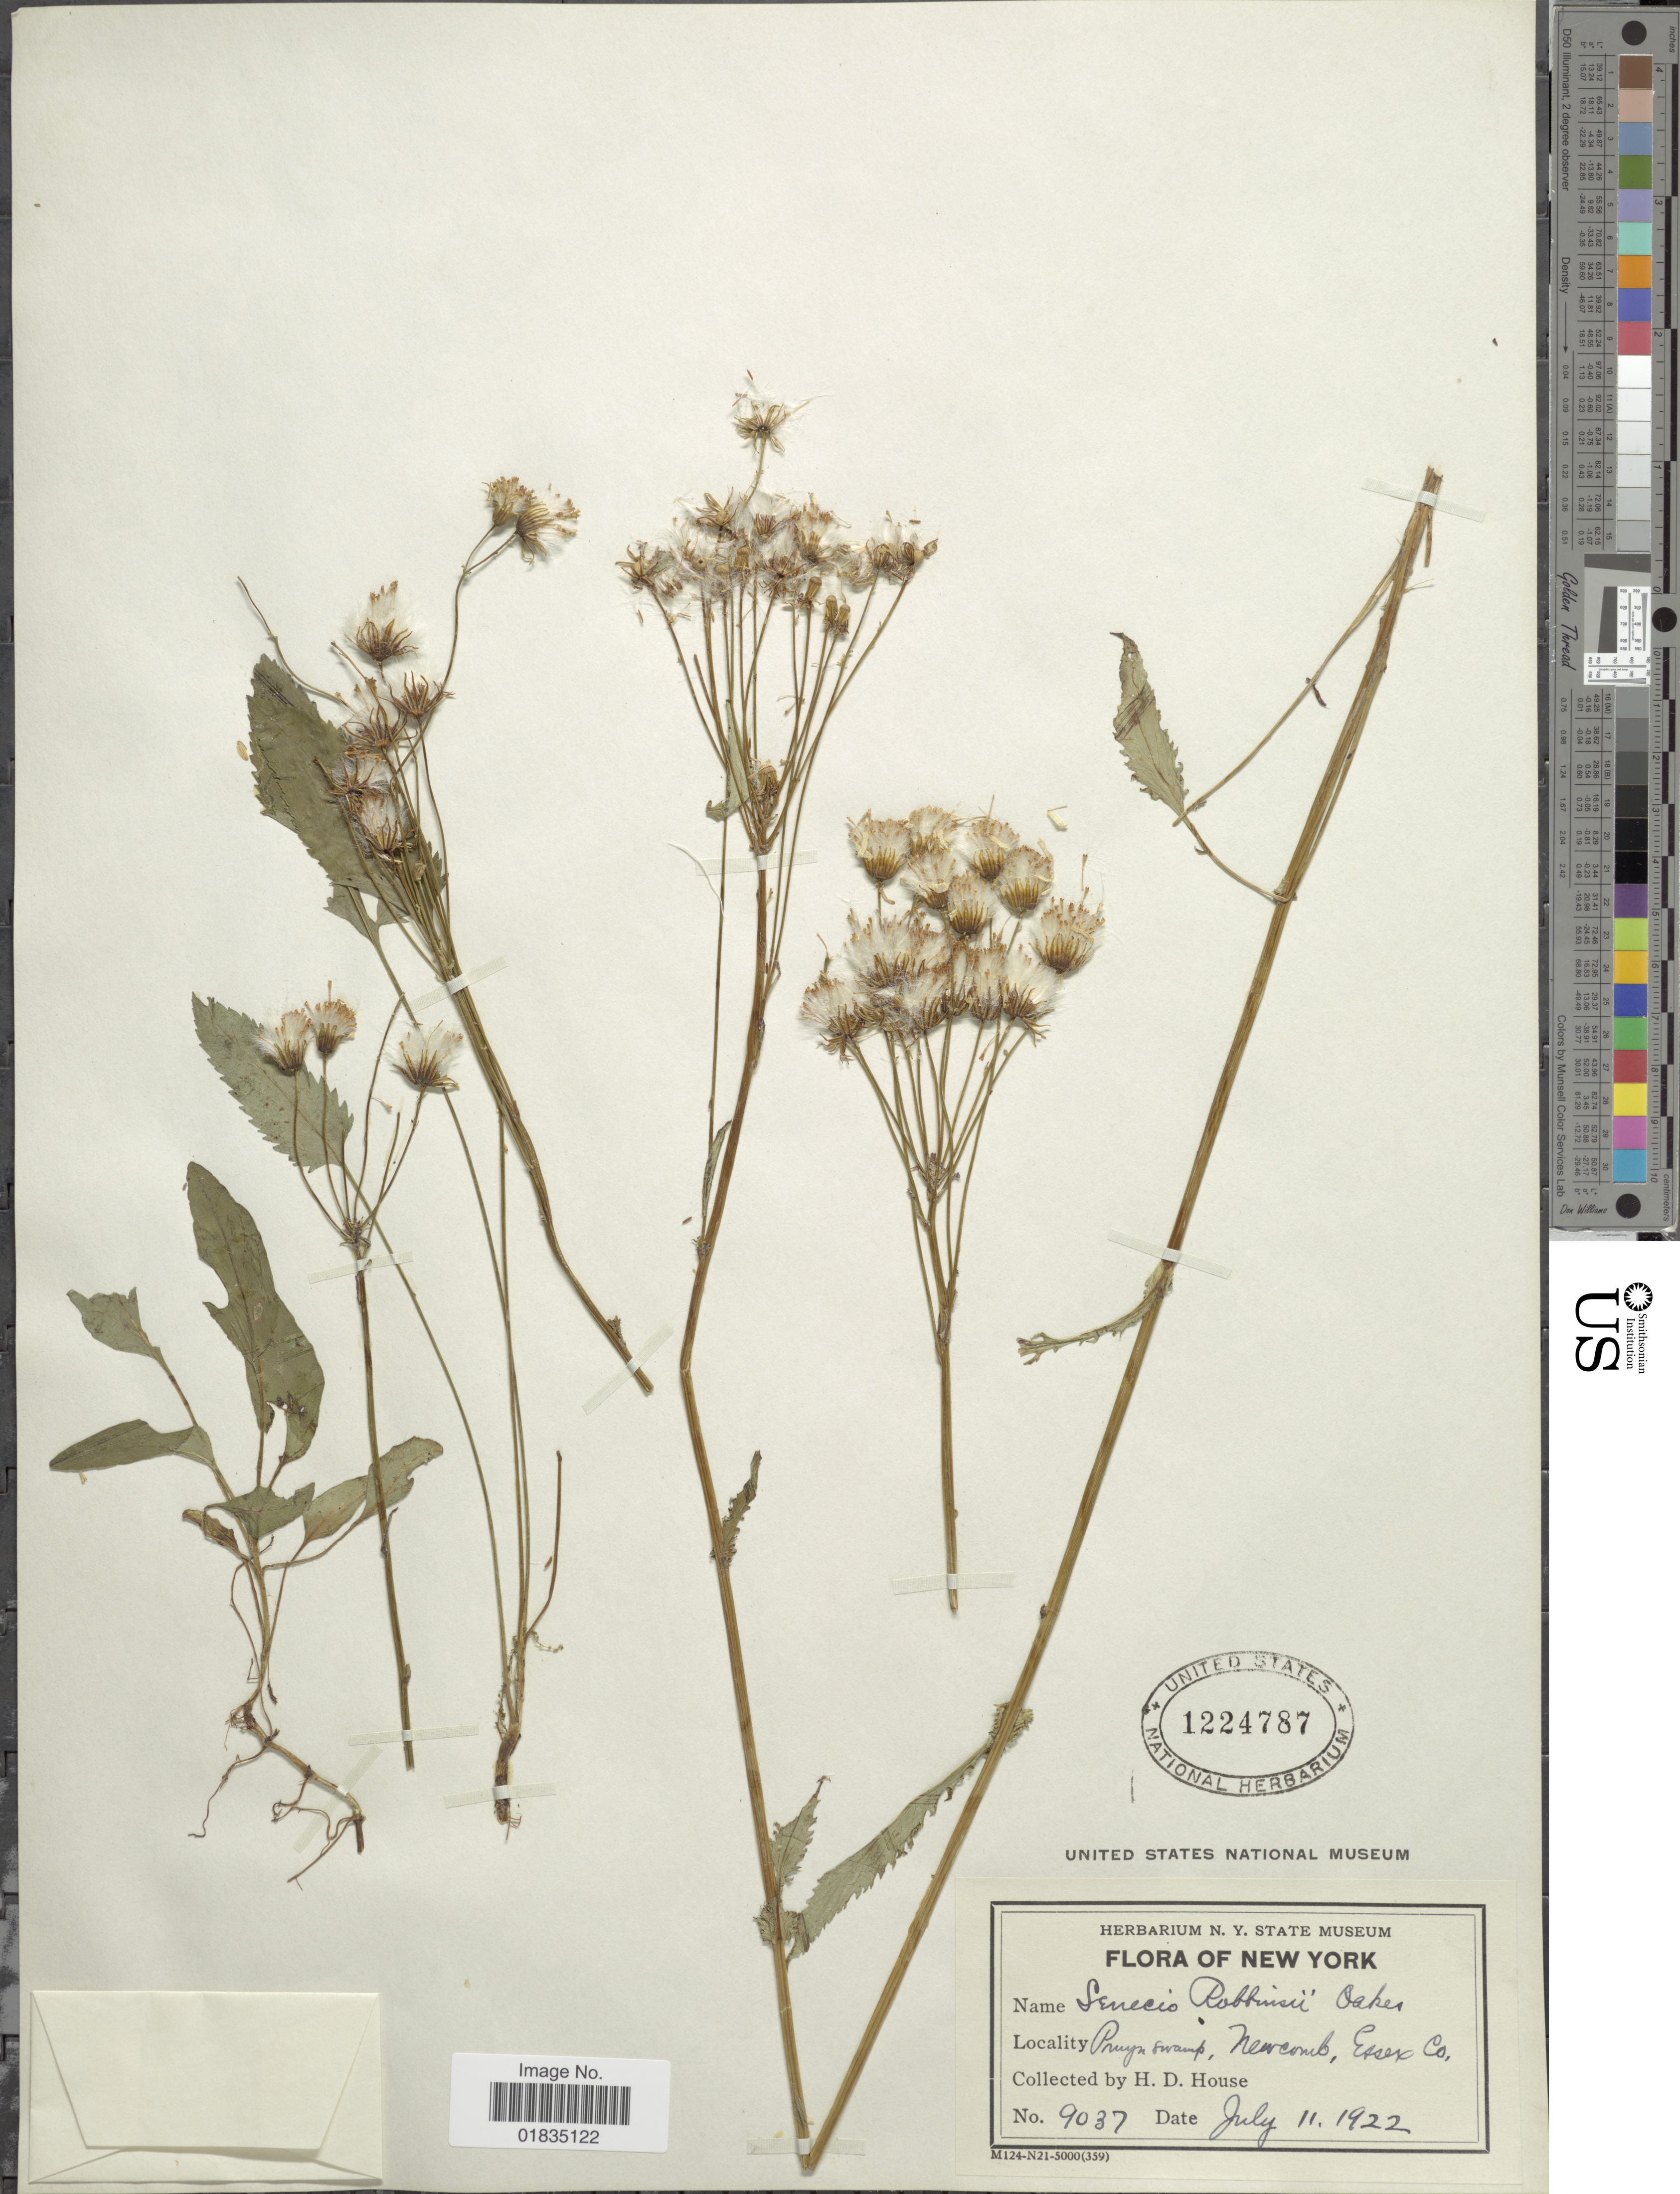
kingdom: Plantae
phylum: Tracheophyta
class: Magnoliopsida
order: Asterales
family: Asteraceae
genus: Packera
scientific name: Packera schweinitziana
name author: (Nutt.) W.A. Weber & Á. Löve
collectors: H. D. House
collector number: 9037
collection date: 1922-07-01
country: United States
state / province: New York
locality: Newcomb, Essex Co.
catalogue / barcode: US 1224787